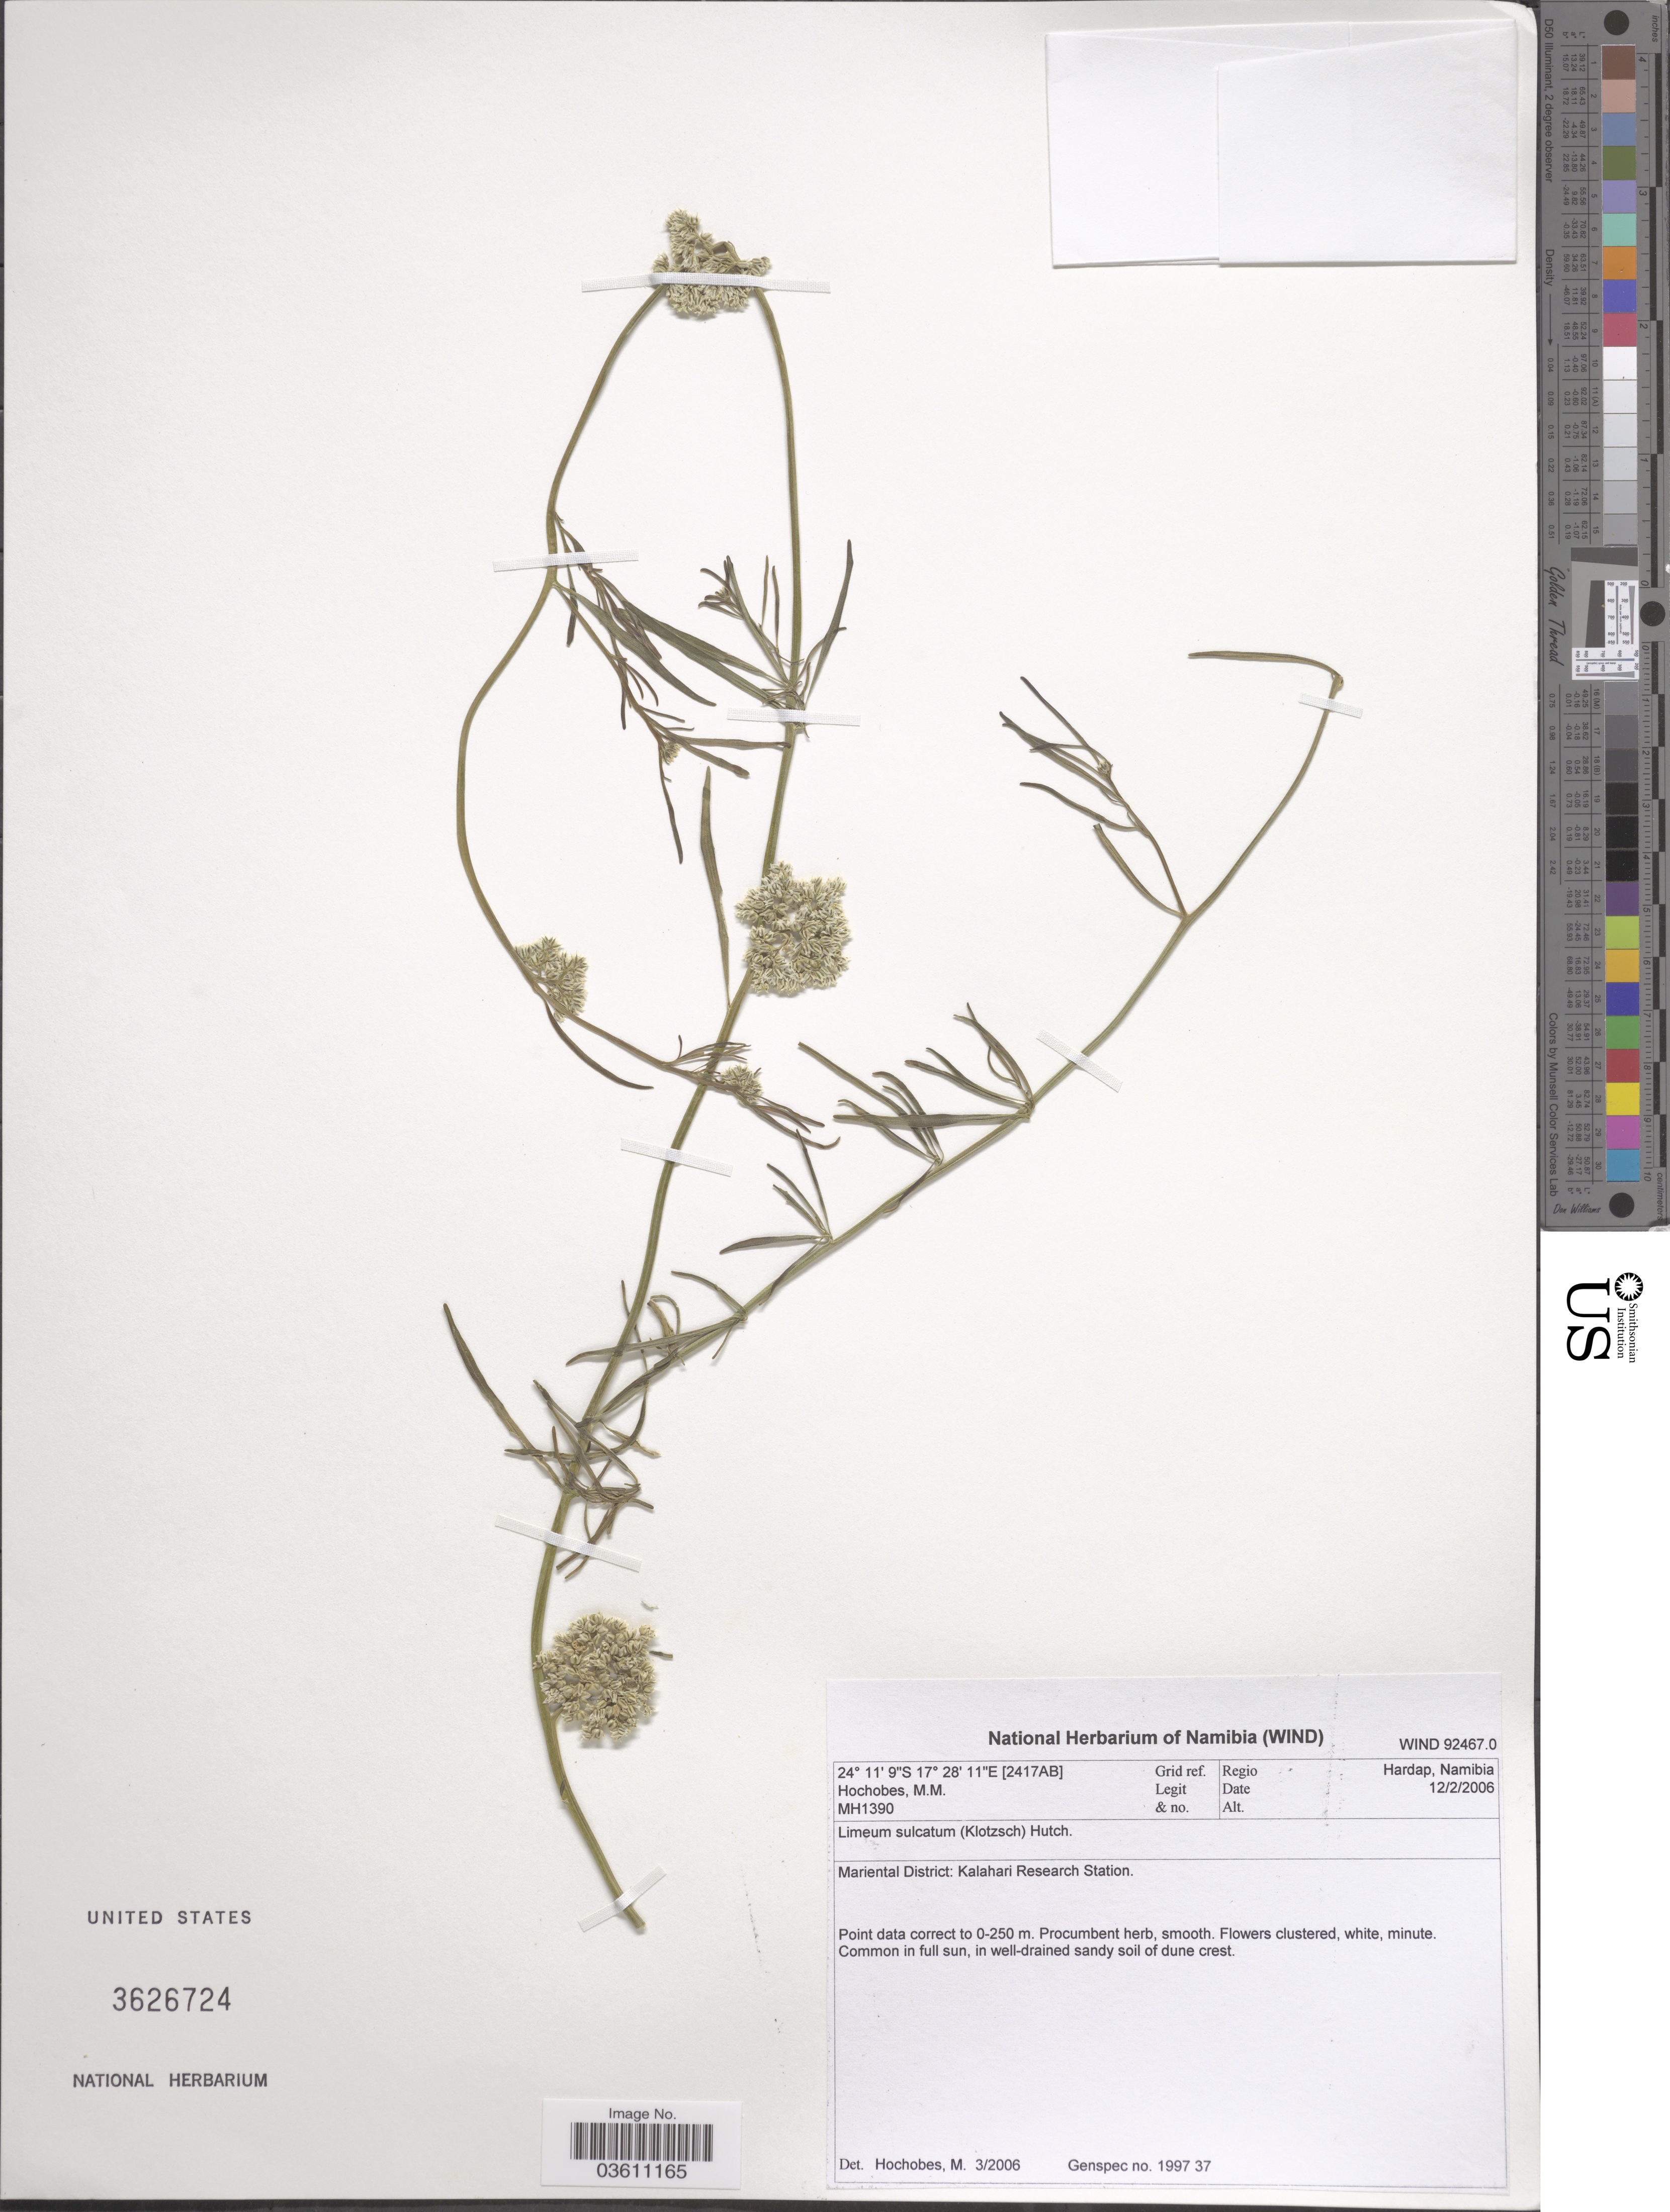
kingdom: Plantae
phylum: Tracheophyta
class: Magnoliopsida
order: Caryophyllales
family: Limeaceae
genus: Limeum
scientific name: Limeum sulcatum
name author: (Klotzsch) Hutch.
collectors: M. Hochobes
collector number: MH1390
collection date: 2006-02-12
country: Namibia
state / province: Hardap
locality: [2417AB] Grid ref. Mariental District: Kalahari Research Station.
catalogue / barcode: US 3626724